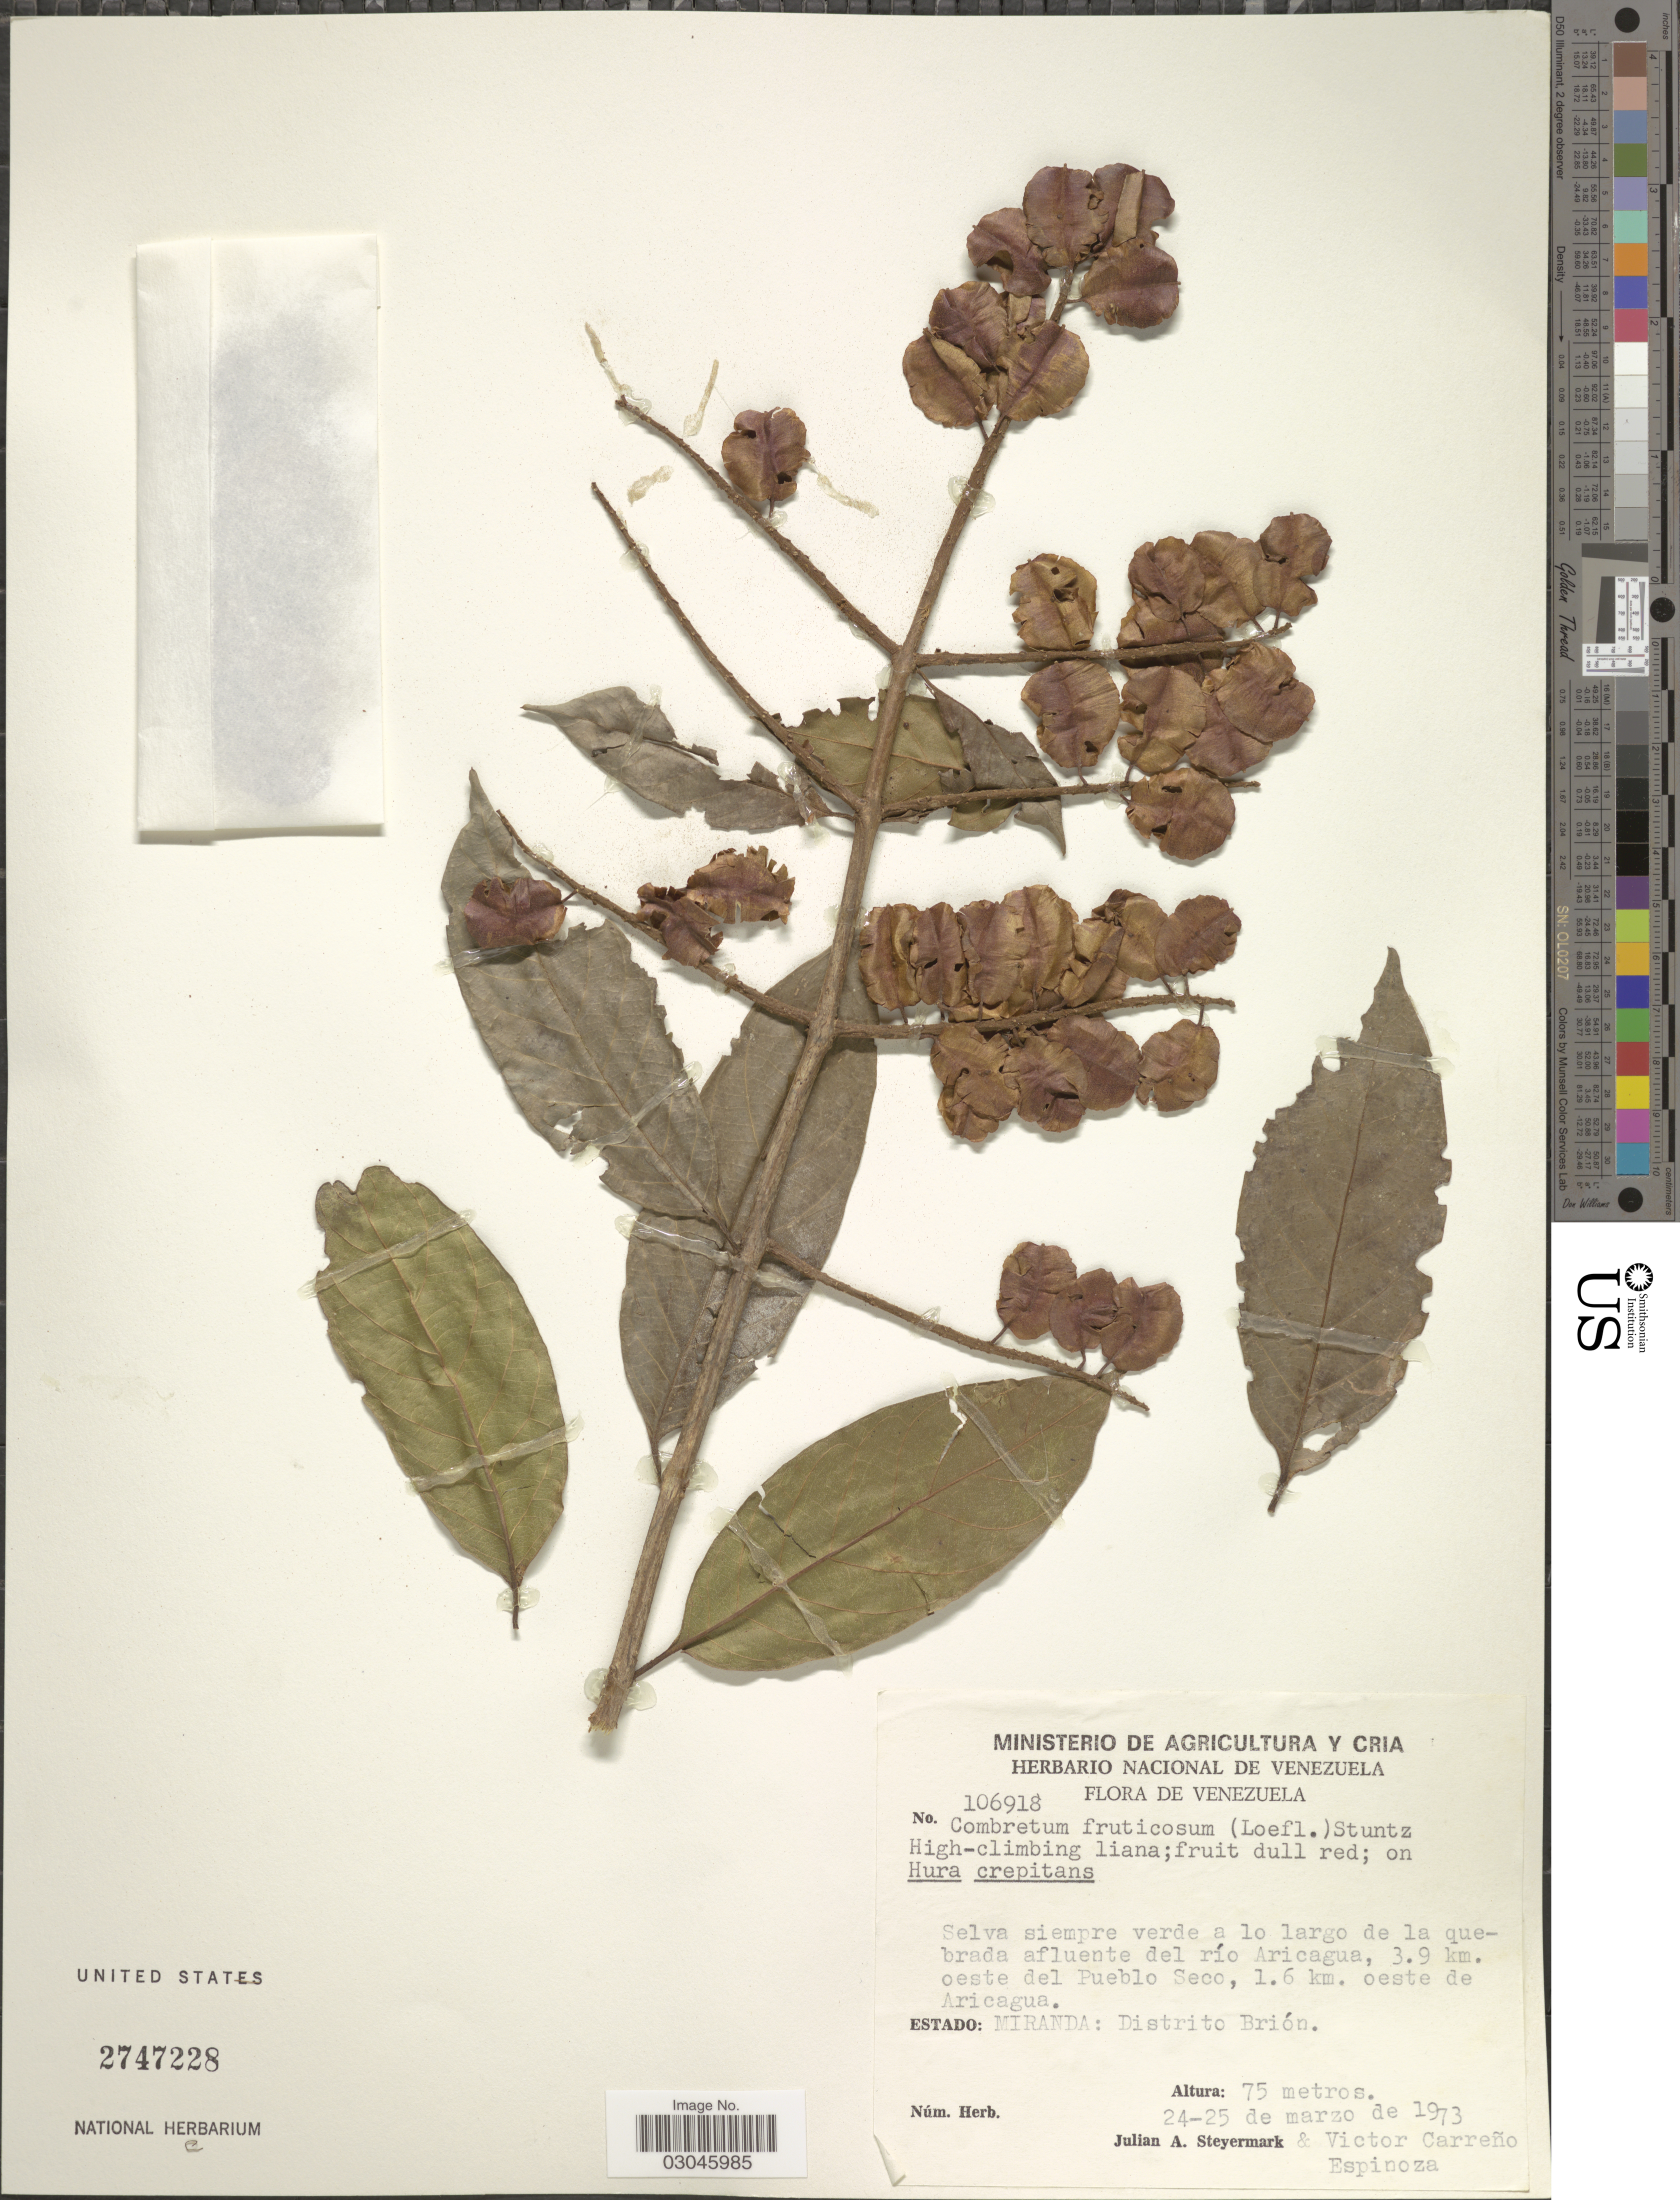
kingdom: Plantae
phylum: Tracheophyta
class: Magnoliopsida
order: Myrtales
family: Combretaceae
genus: Combretum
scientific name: Combretum fruticosum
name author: (Loefl.) Stuntz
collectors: J. Steyermark & V. Espinoza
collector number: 106918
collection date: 1973-03-24/1973-03-25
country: Venezuela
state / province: Miranda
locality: Distrito Brión. Afluente del río Aricagua, 3.9 km. oeste del Pueblo Seco, 1.6 km. oeste de Aricagua.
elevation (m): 75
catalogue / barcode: US 2747228